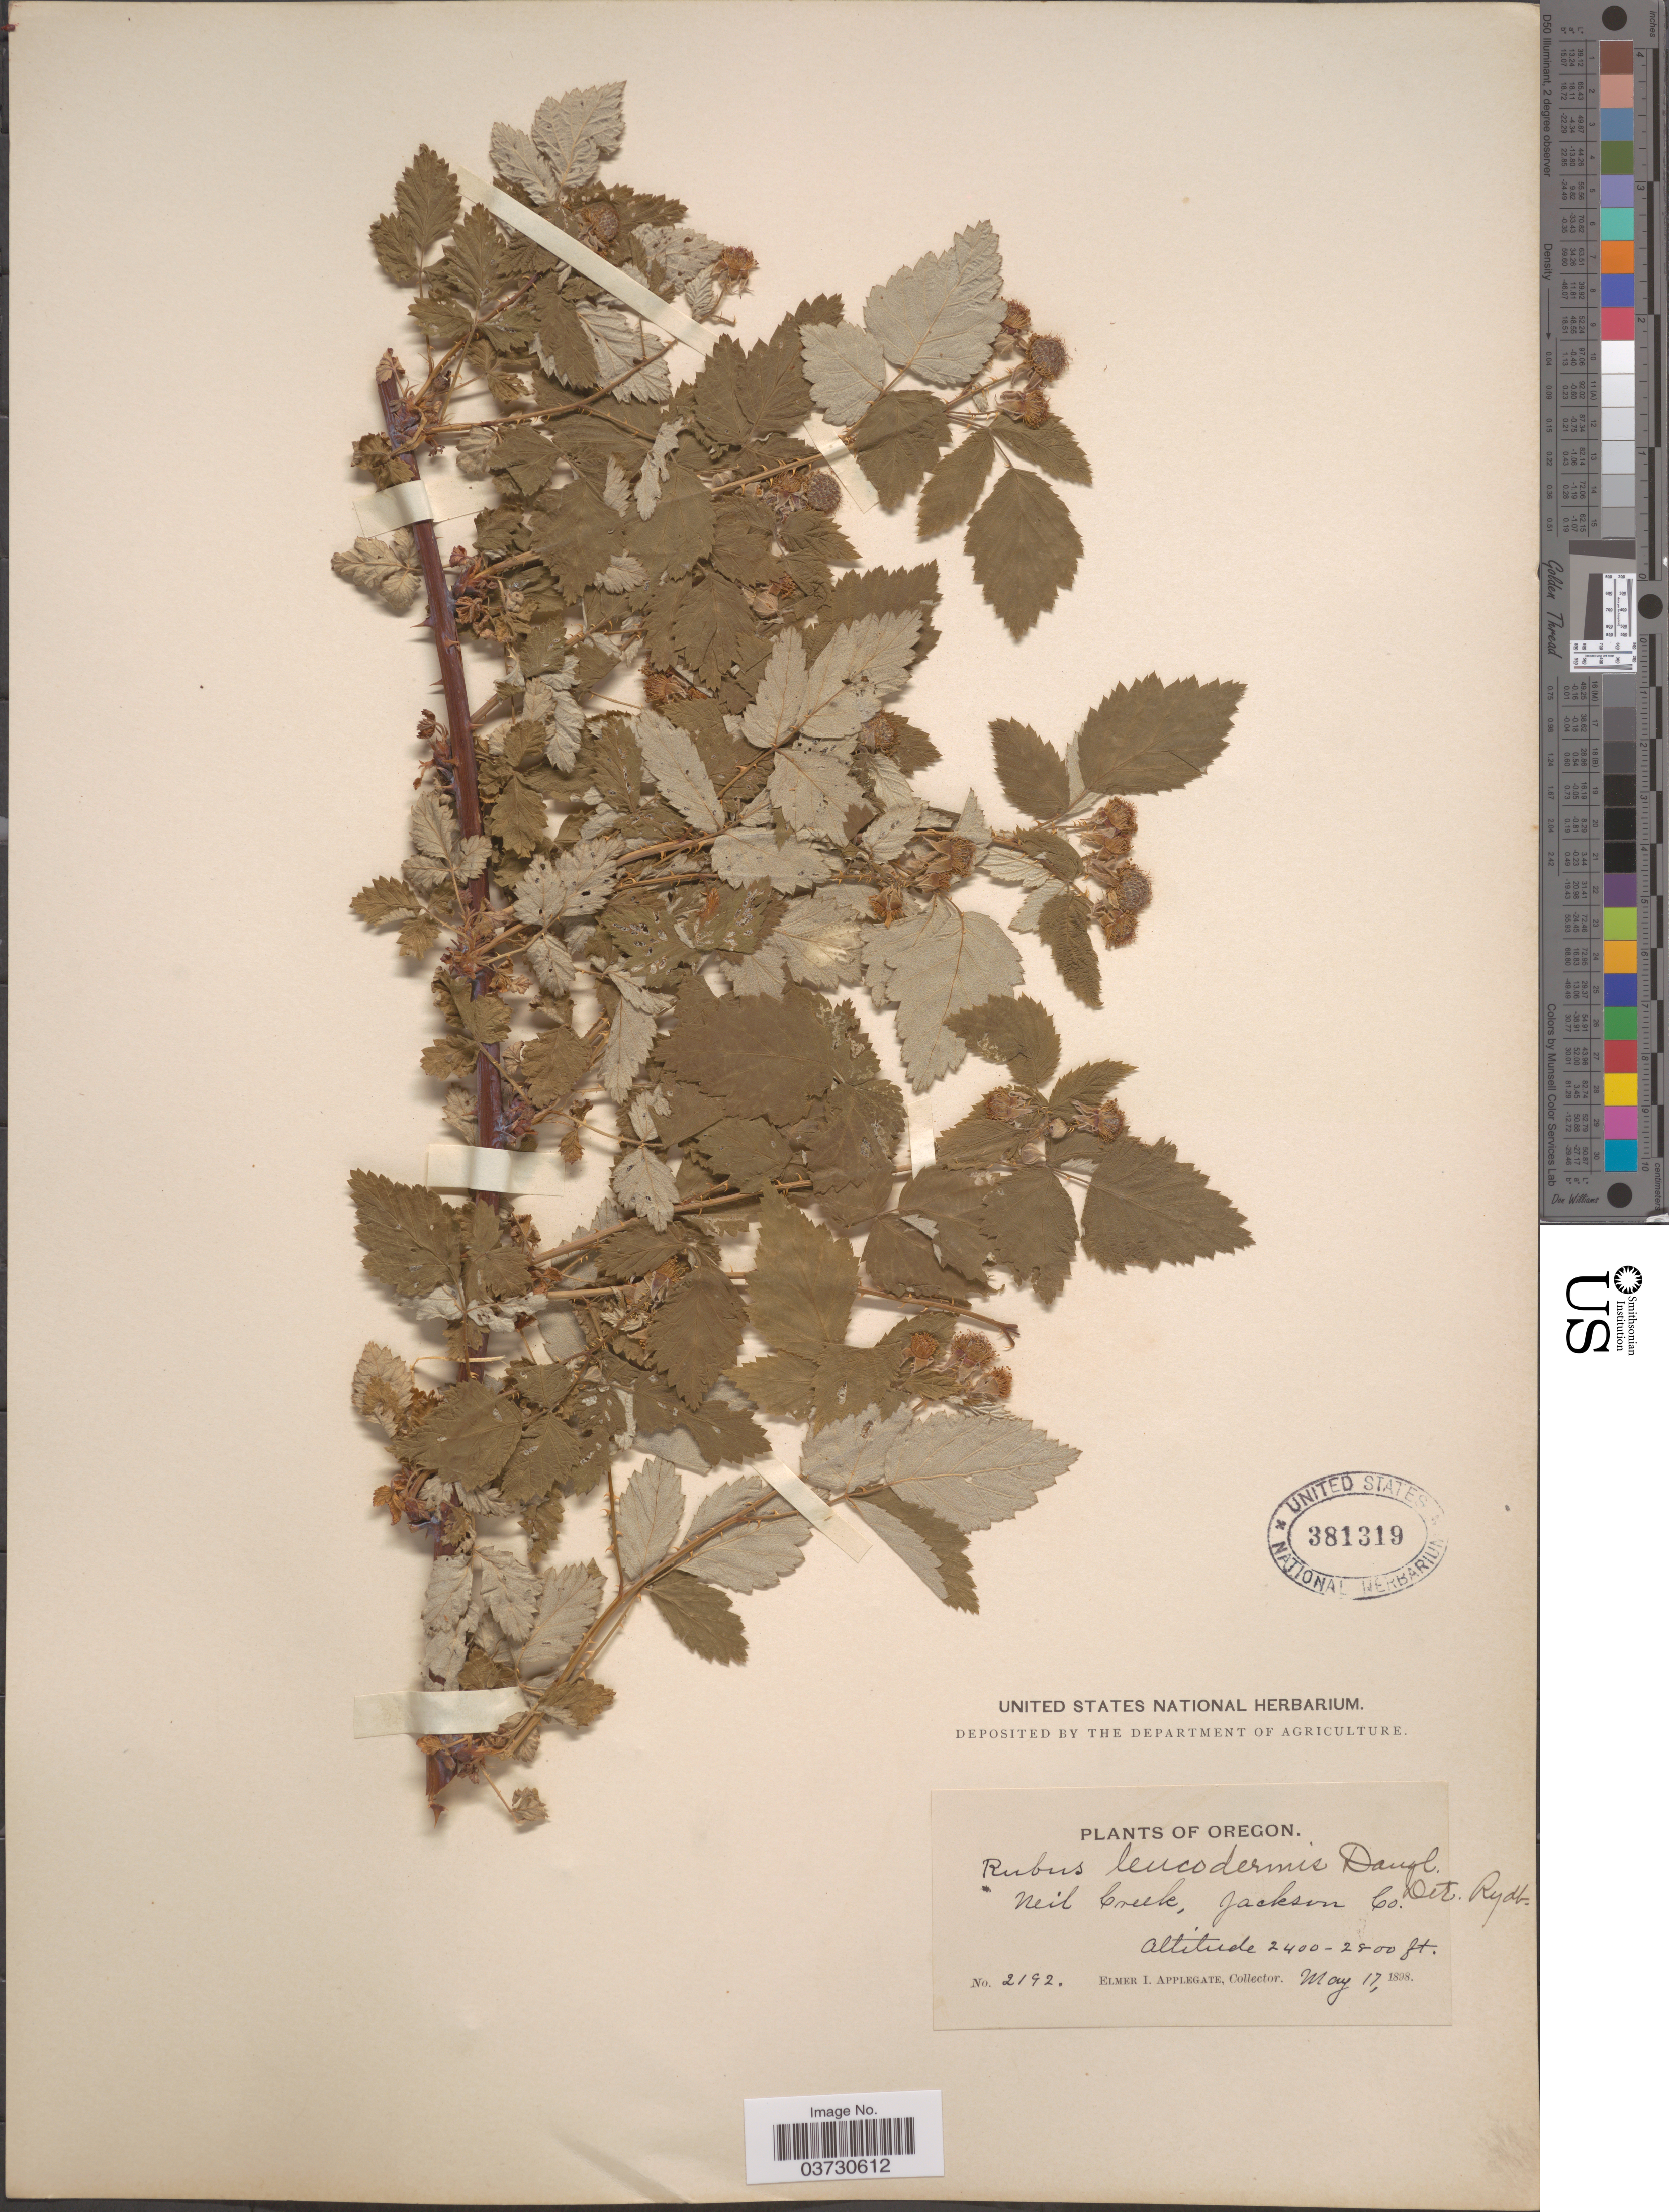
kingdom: Plantae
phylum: Tracheophyta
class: Magnoliopsida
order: Rosales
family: Rosaceae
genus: Rubus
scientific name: Rubus leucodermis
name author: Douglas ex Torr. & A. Gray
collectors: E. I. Applegate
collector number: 2192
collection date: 1898-05-17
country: United States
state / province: Oregon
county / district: Jackson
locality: Neil Creek, Jackson Co.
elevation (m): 732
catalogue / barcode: US 381319